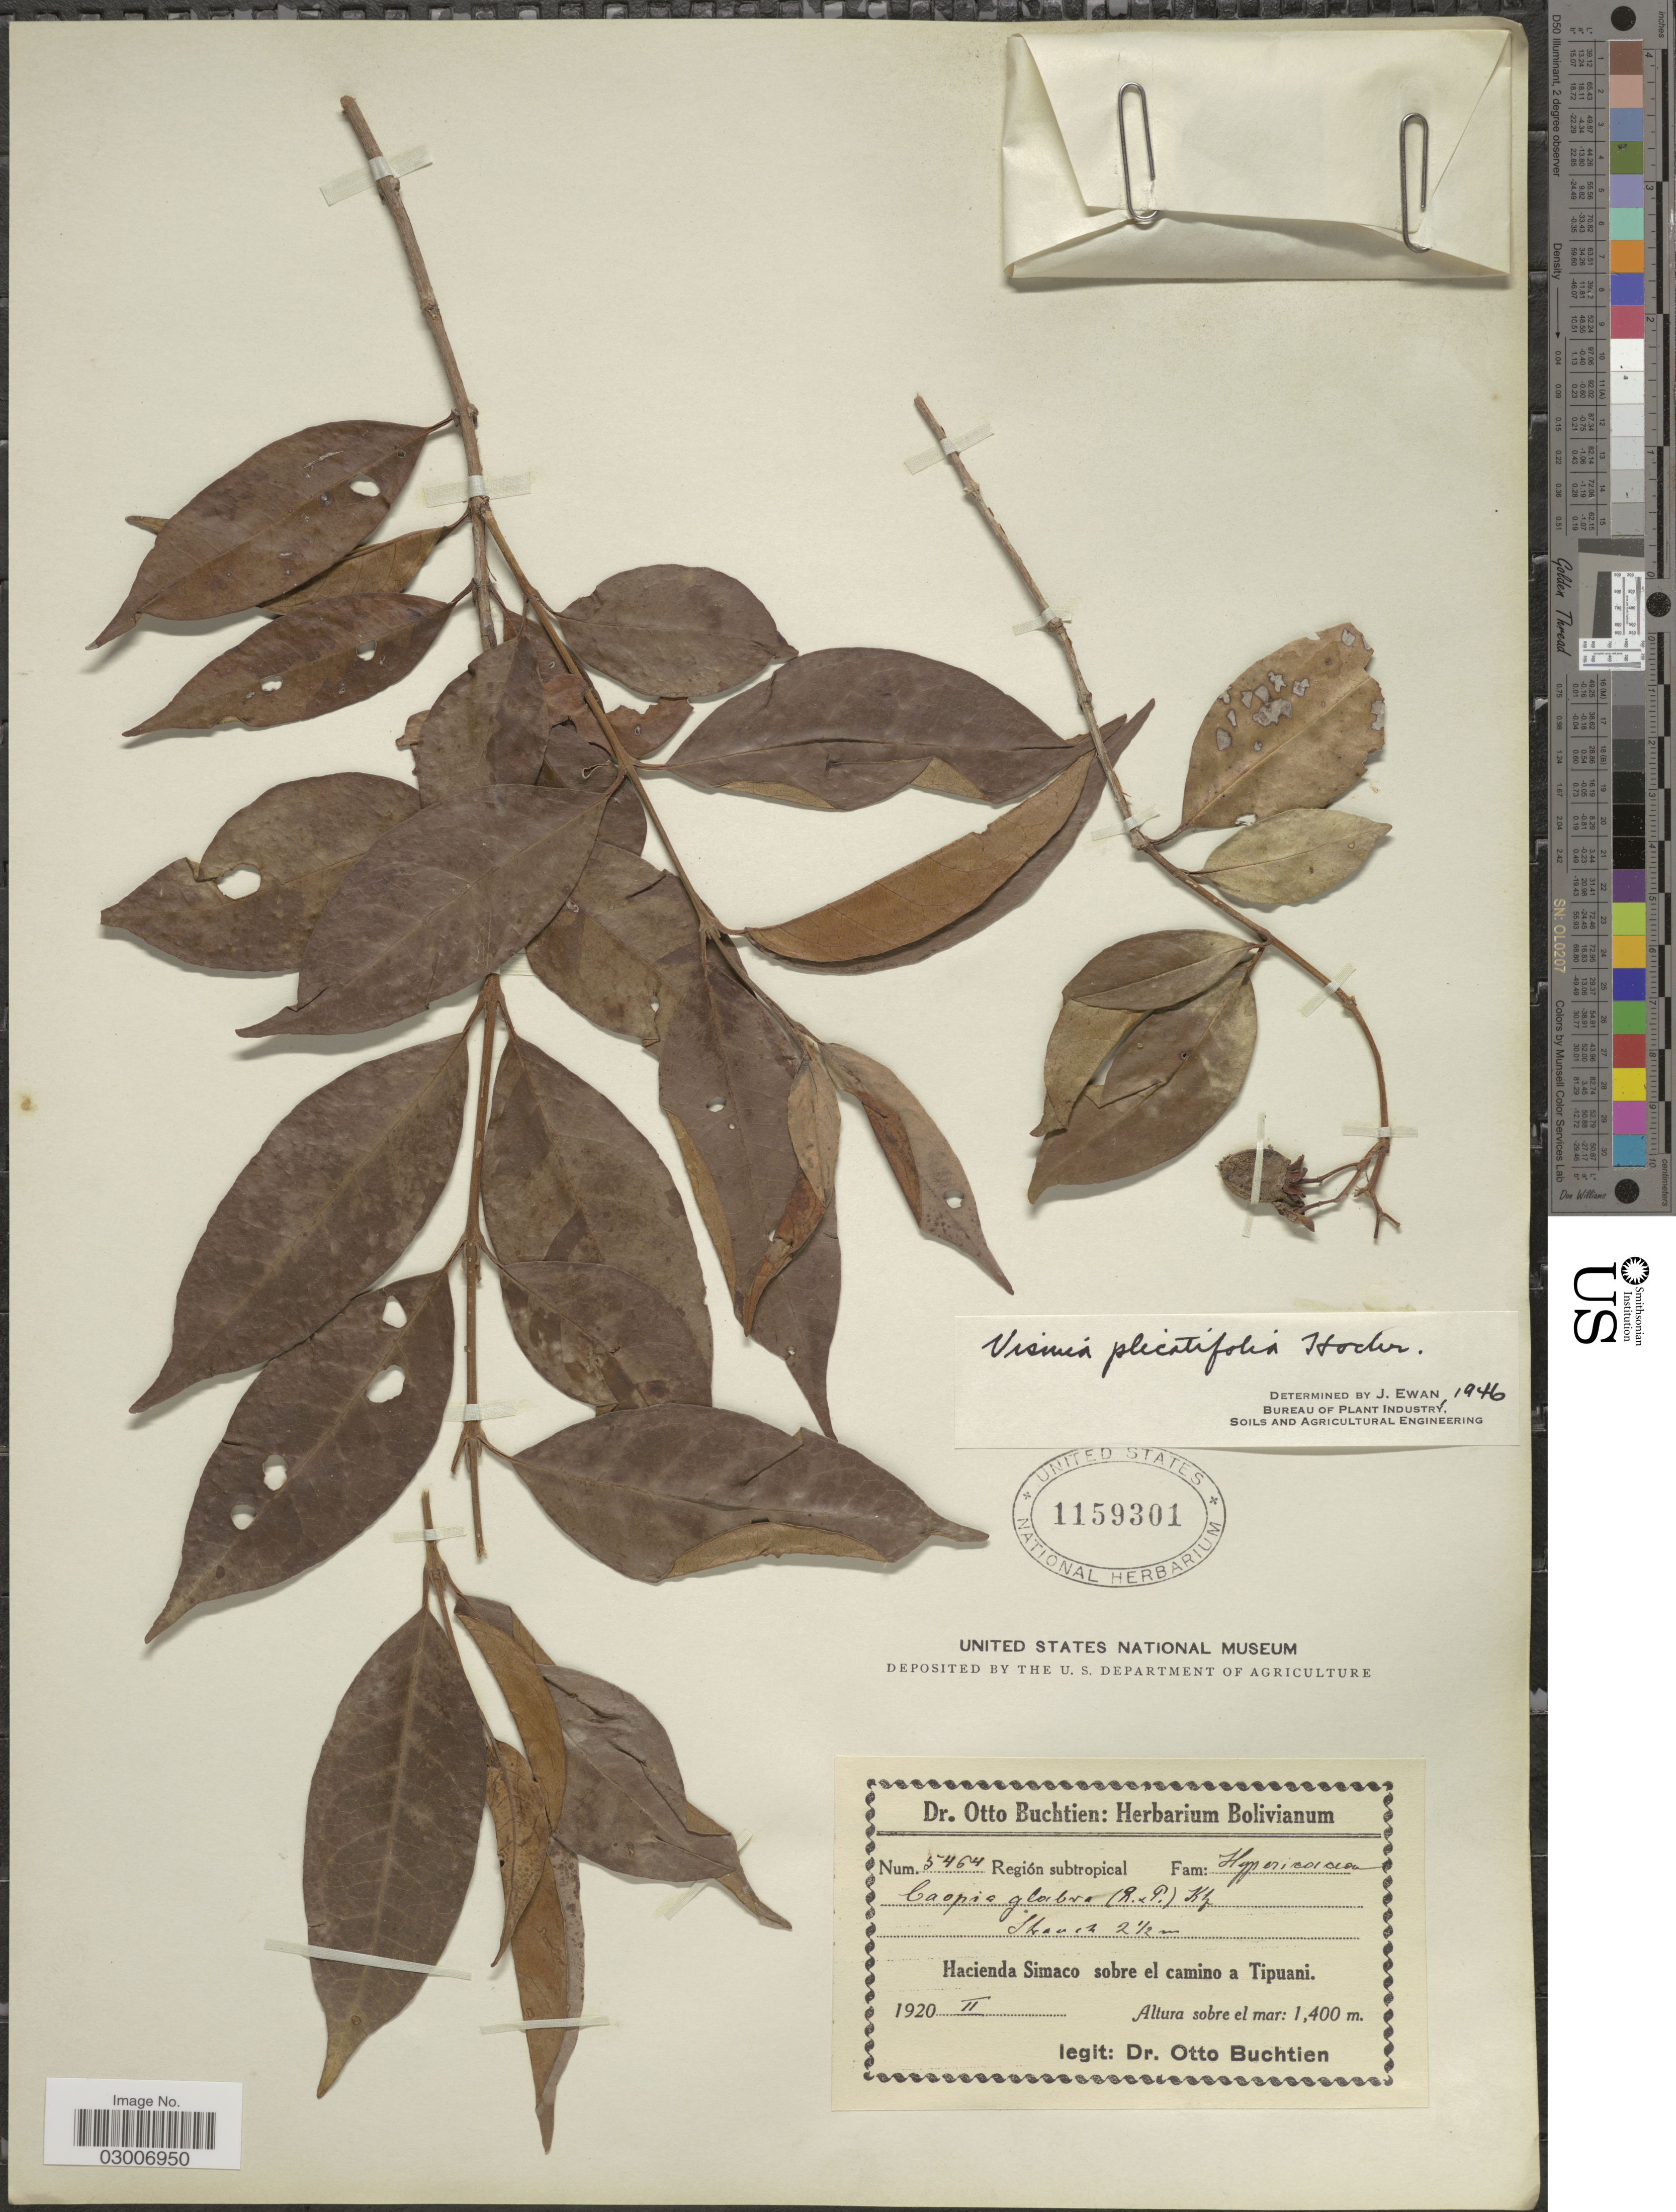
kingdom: Plantae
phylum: Tracheophyta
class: Magnoliopsida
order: Malpighiales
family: Hypericaceae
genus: Vismia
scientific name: Vismia plicatifolia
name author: Hochr.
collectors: O. Buchtien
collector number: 5464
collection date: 1920-02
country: Bolivia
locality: Hacienda Simaco sobre el camino a Tipuani.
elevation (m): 1400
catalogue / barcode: US 1159301